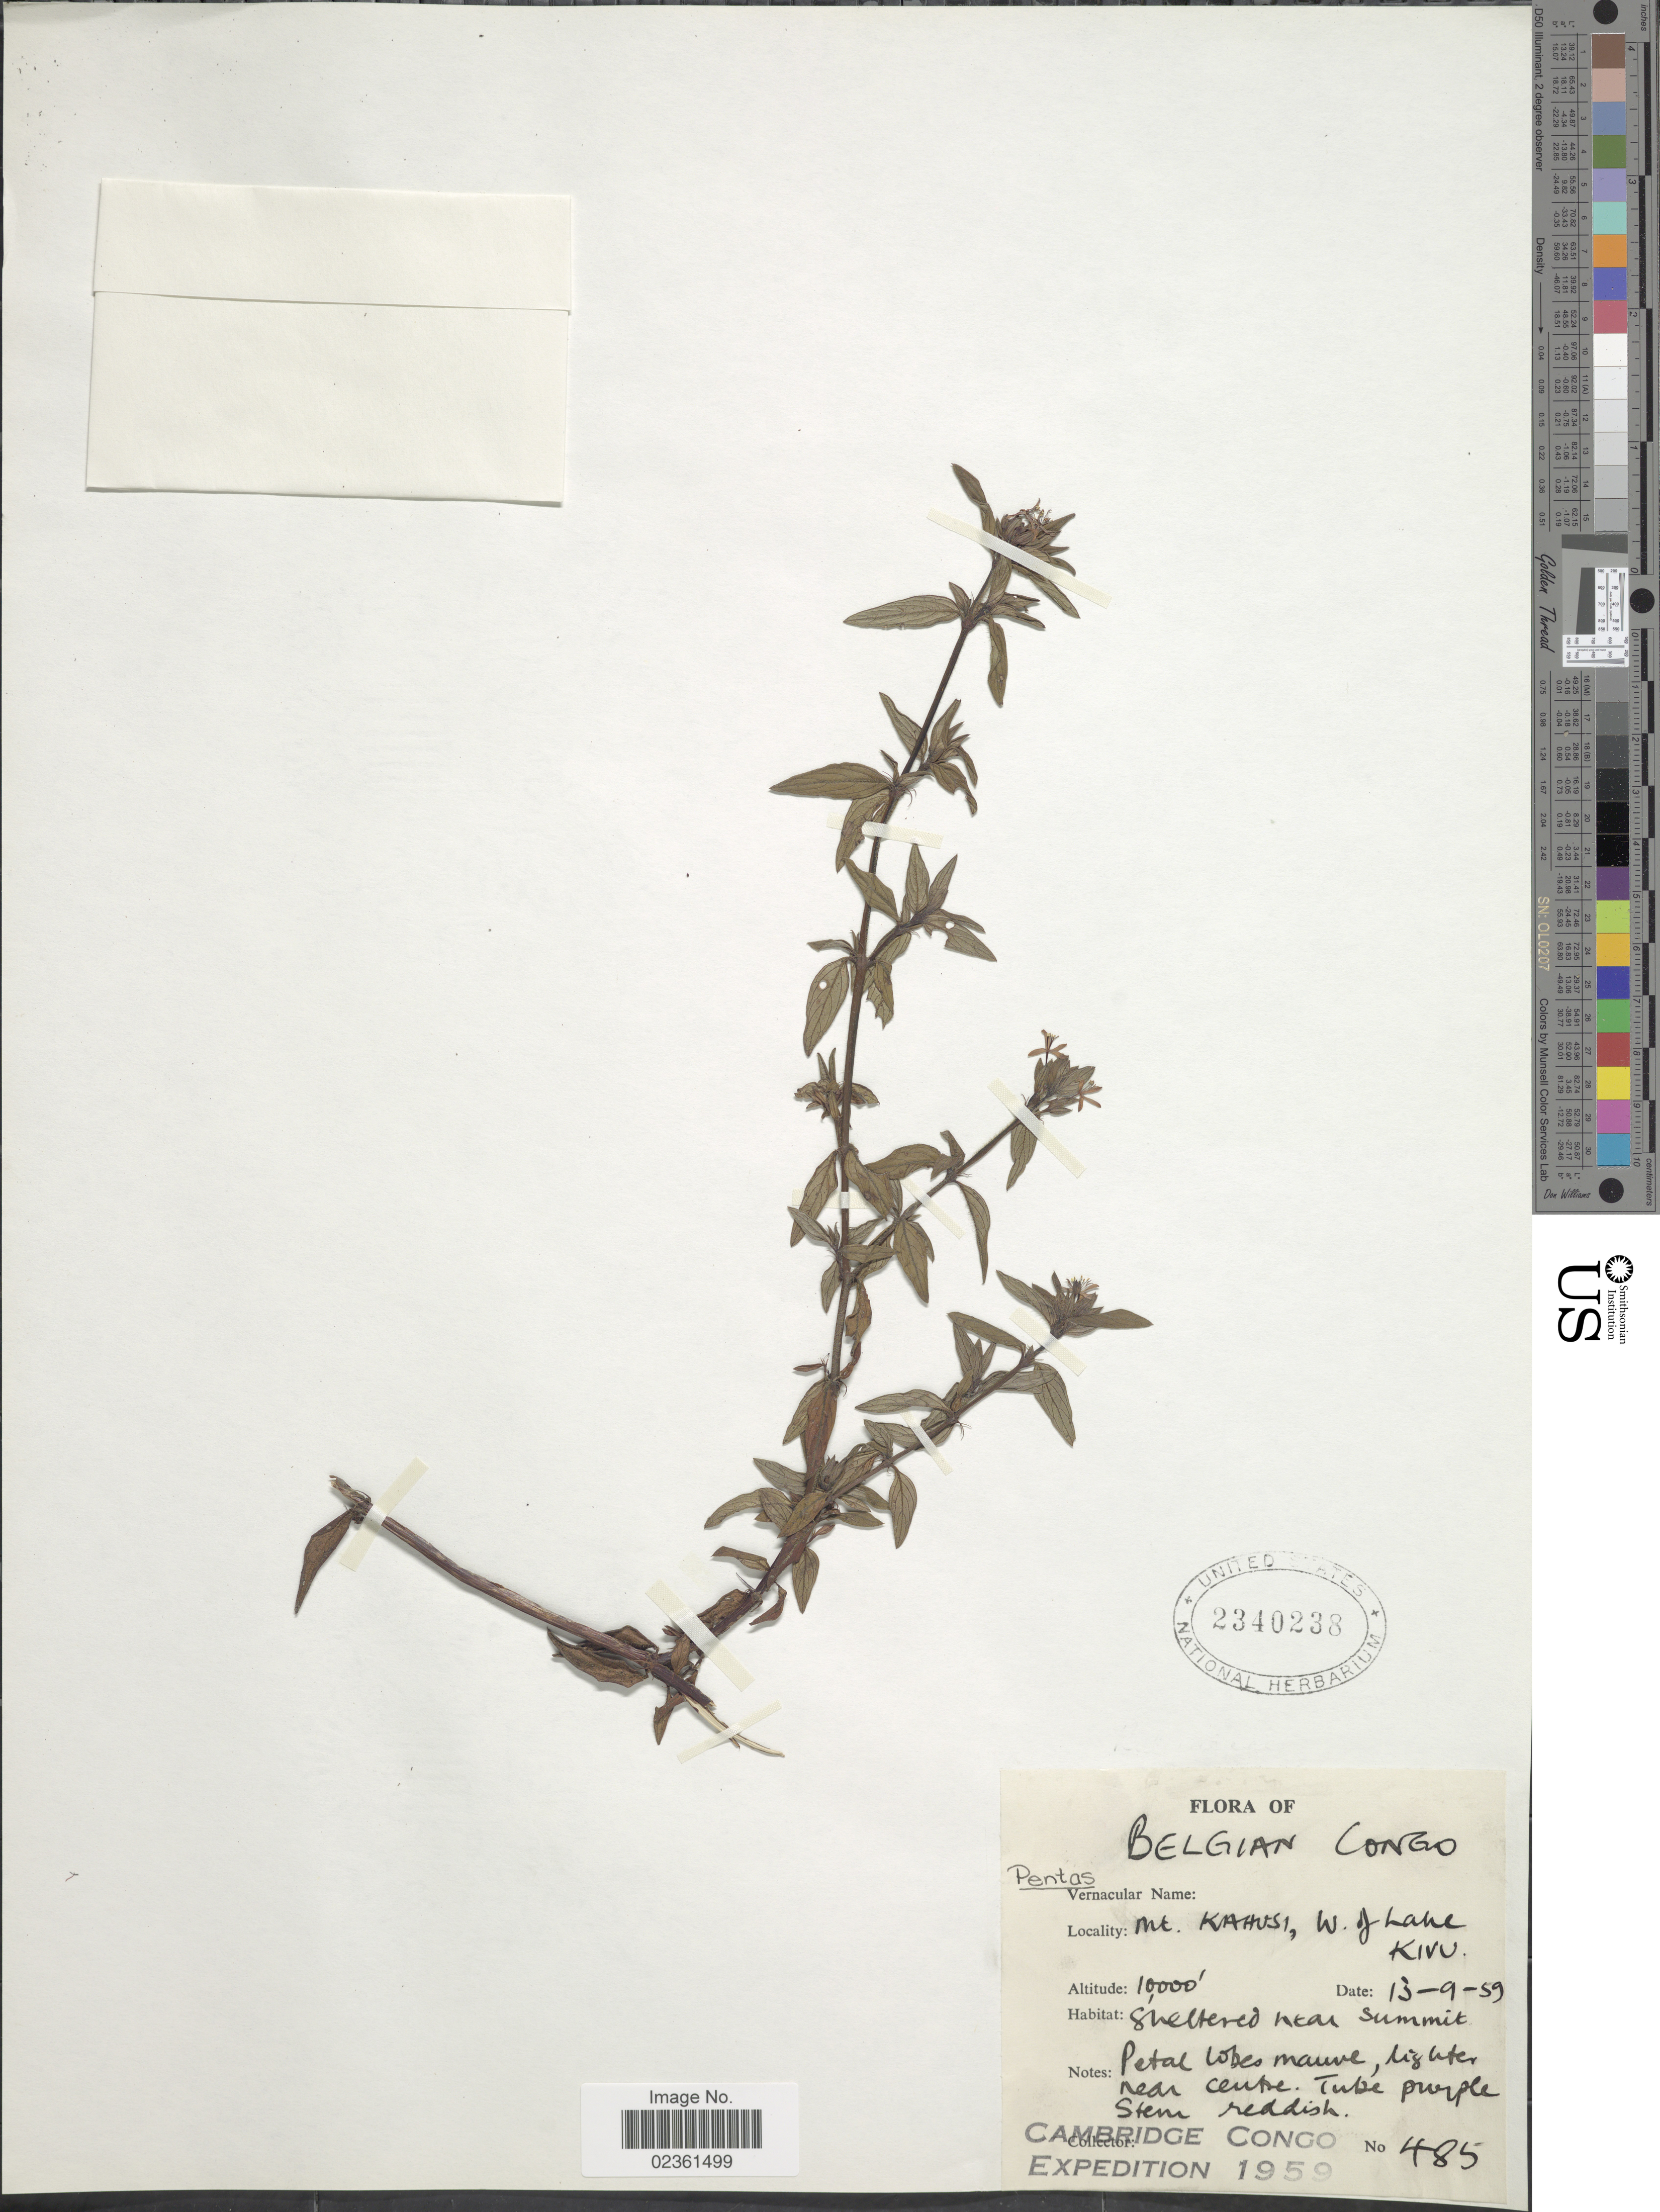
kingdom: Plantae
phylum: Tracheophyta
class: Magnoliopsida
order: Gentianales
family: Rubiaceae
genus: Pentas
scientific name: Pentas sp.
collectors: Cambridge Congo Expedition 1959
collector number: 485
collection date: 1959-09-13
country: Congo, Democratic Republic of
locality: Belgian Congo, Mt. Kahusi, W. of Lake Kivu, sheltered near summit.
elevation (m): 3048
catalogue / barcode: US 2340238